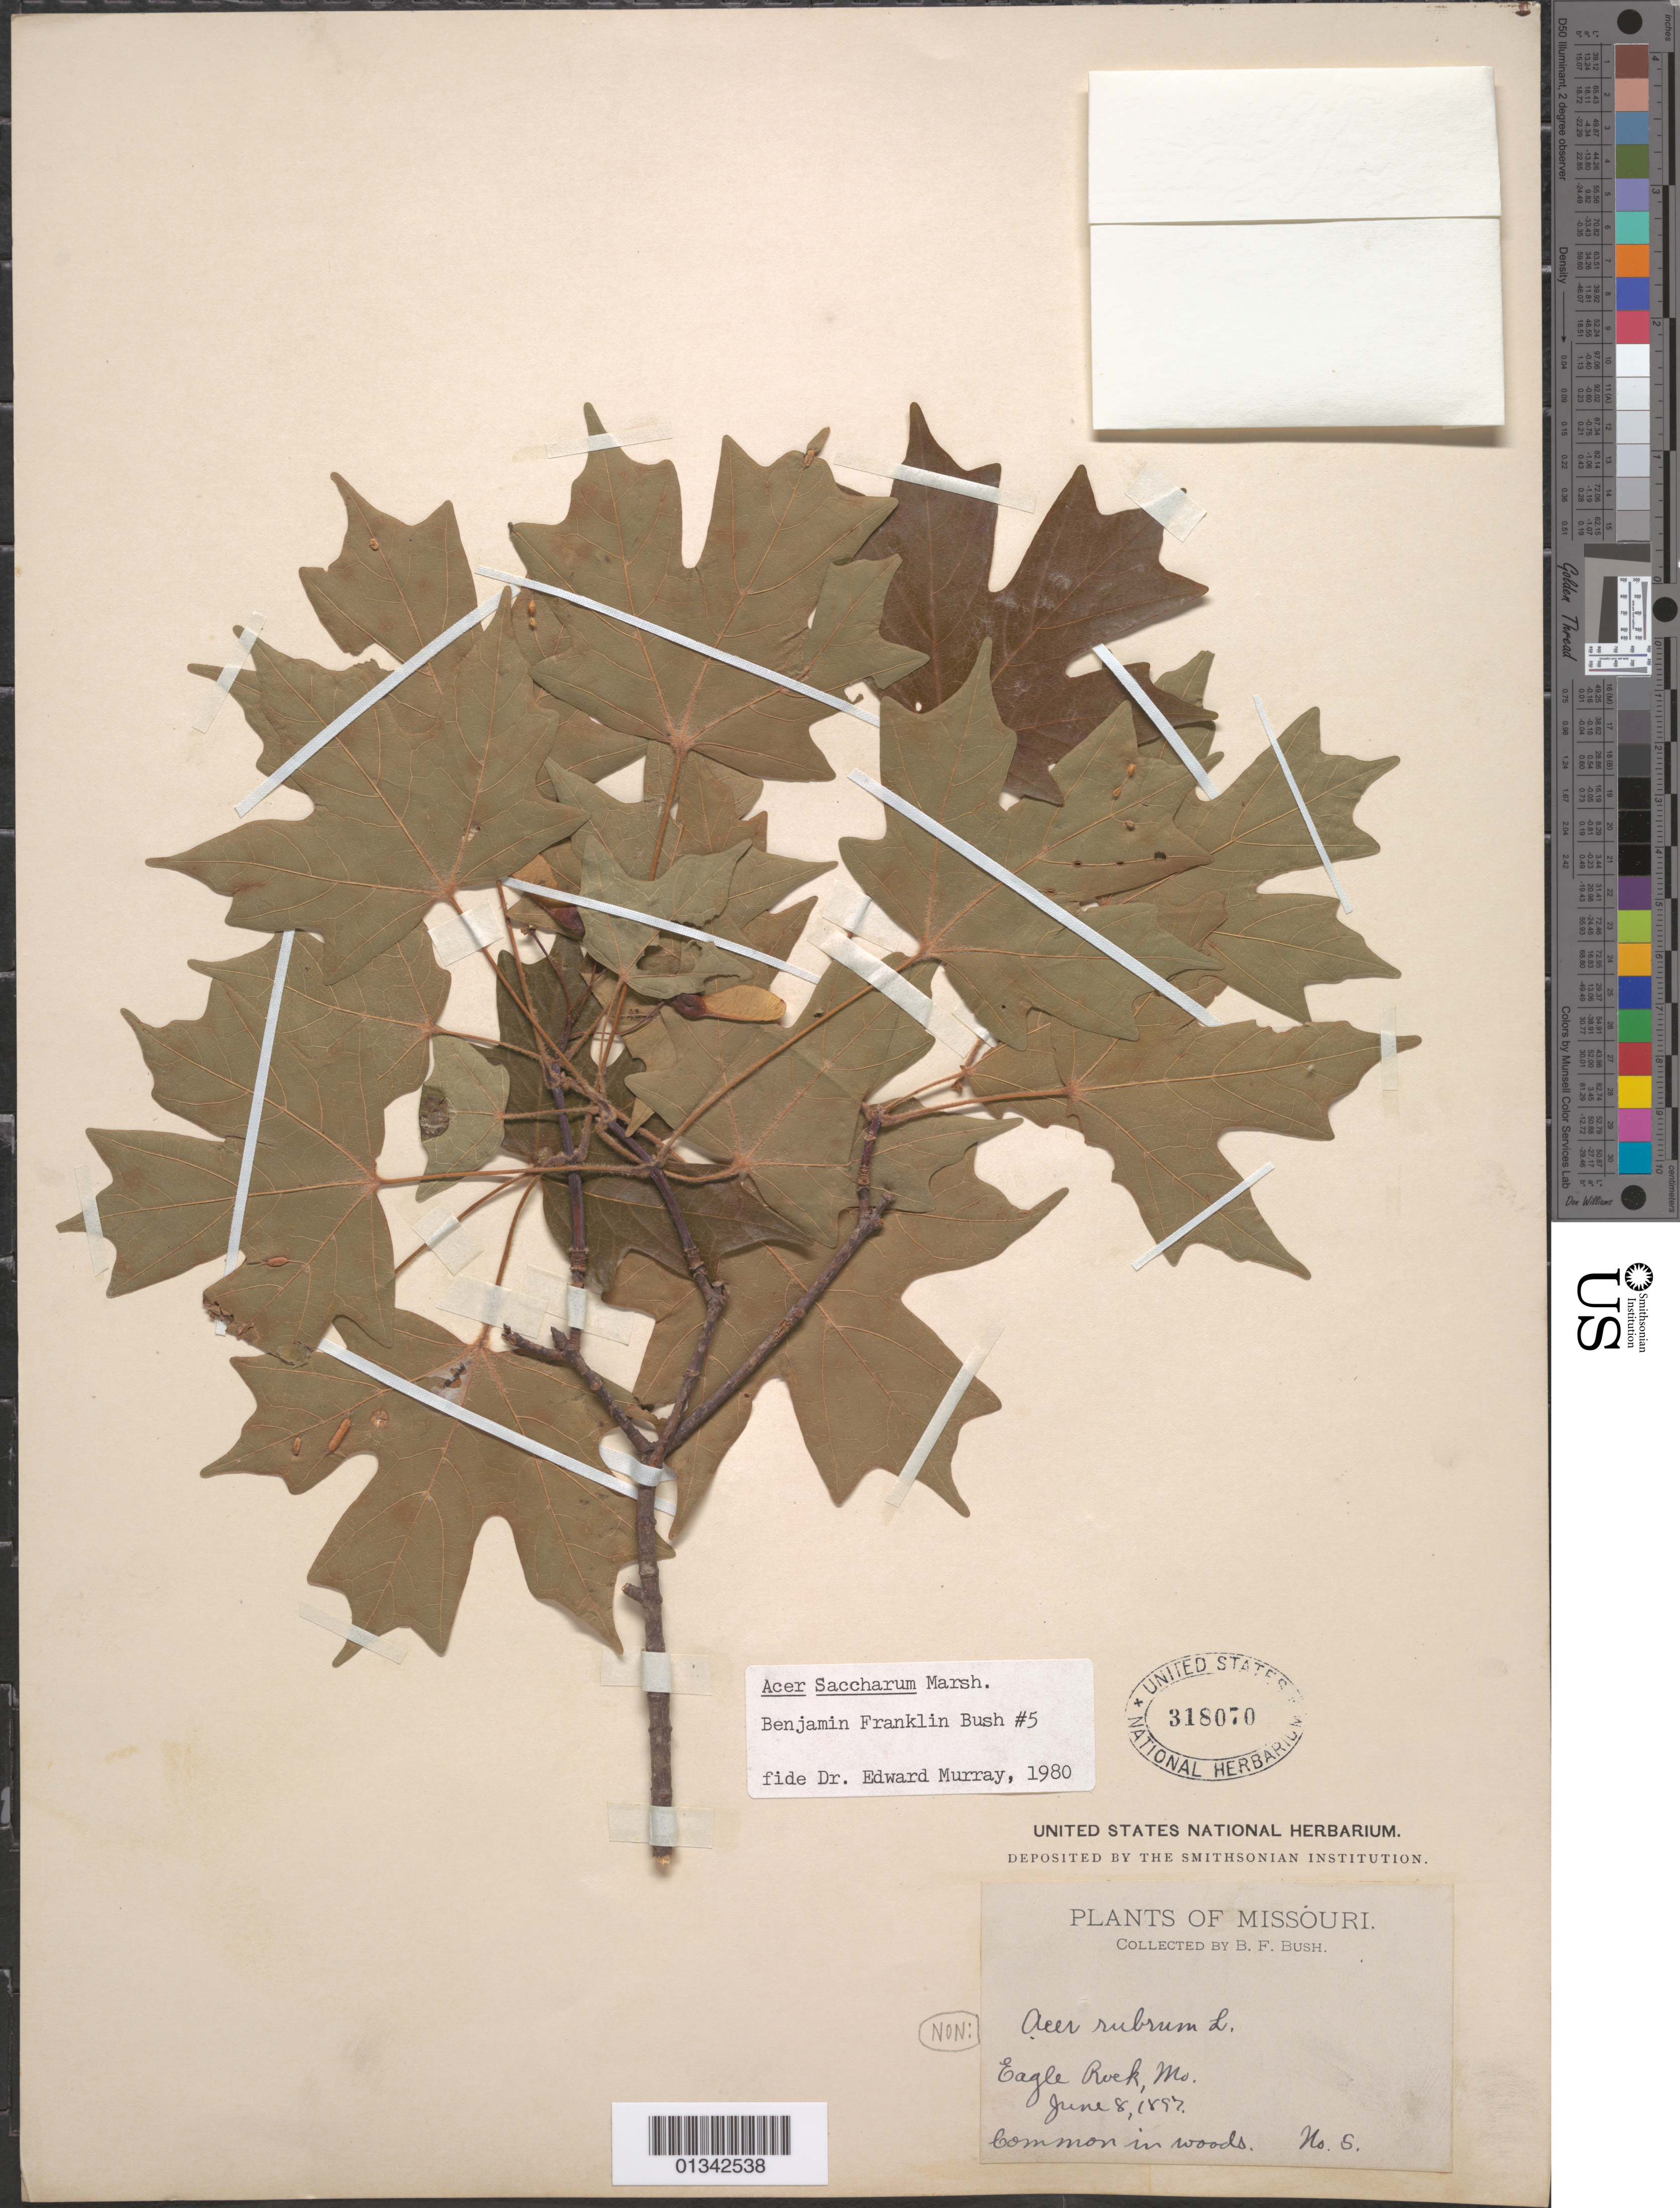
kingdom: Plantae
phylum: Tracheophyta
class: Magnoliopsida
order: Sapindales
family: Sapindaceae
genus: Acer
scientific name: Acer saccharum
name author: Marshall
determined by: Murray, Edward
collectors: B. F. Bush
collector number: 5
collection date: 1897-06-08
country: United States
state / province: Missouri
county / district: Barry County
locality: Eagle Rock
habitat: Common in woods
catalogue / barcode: US 318070